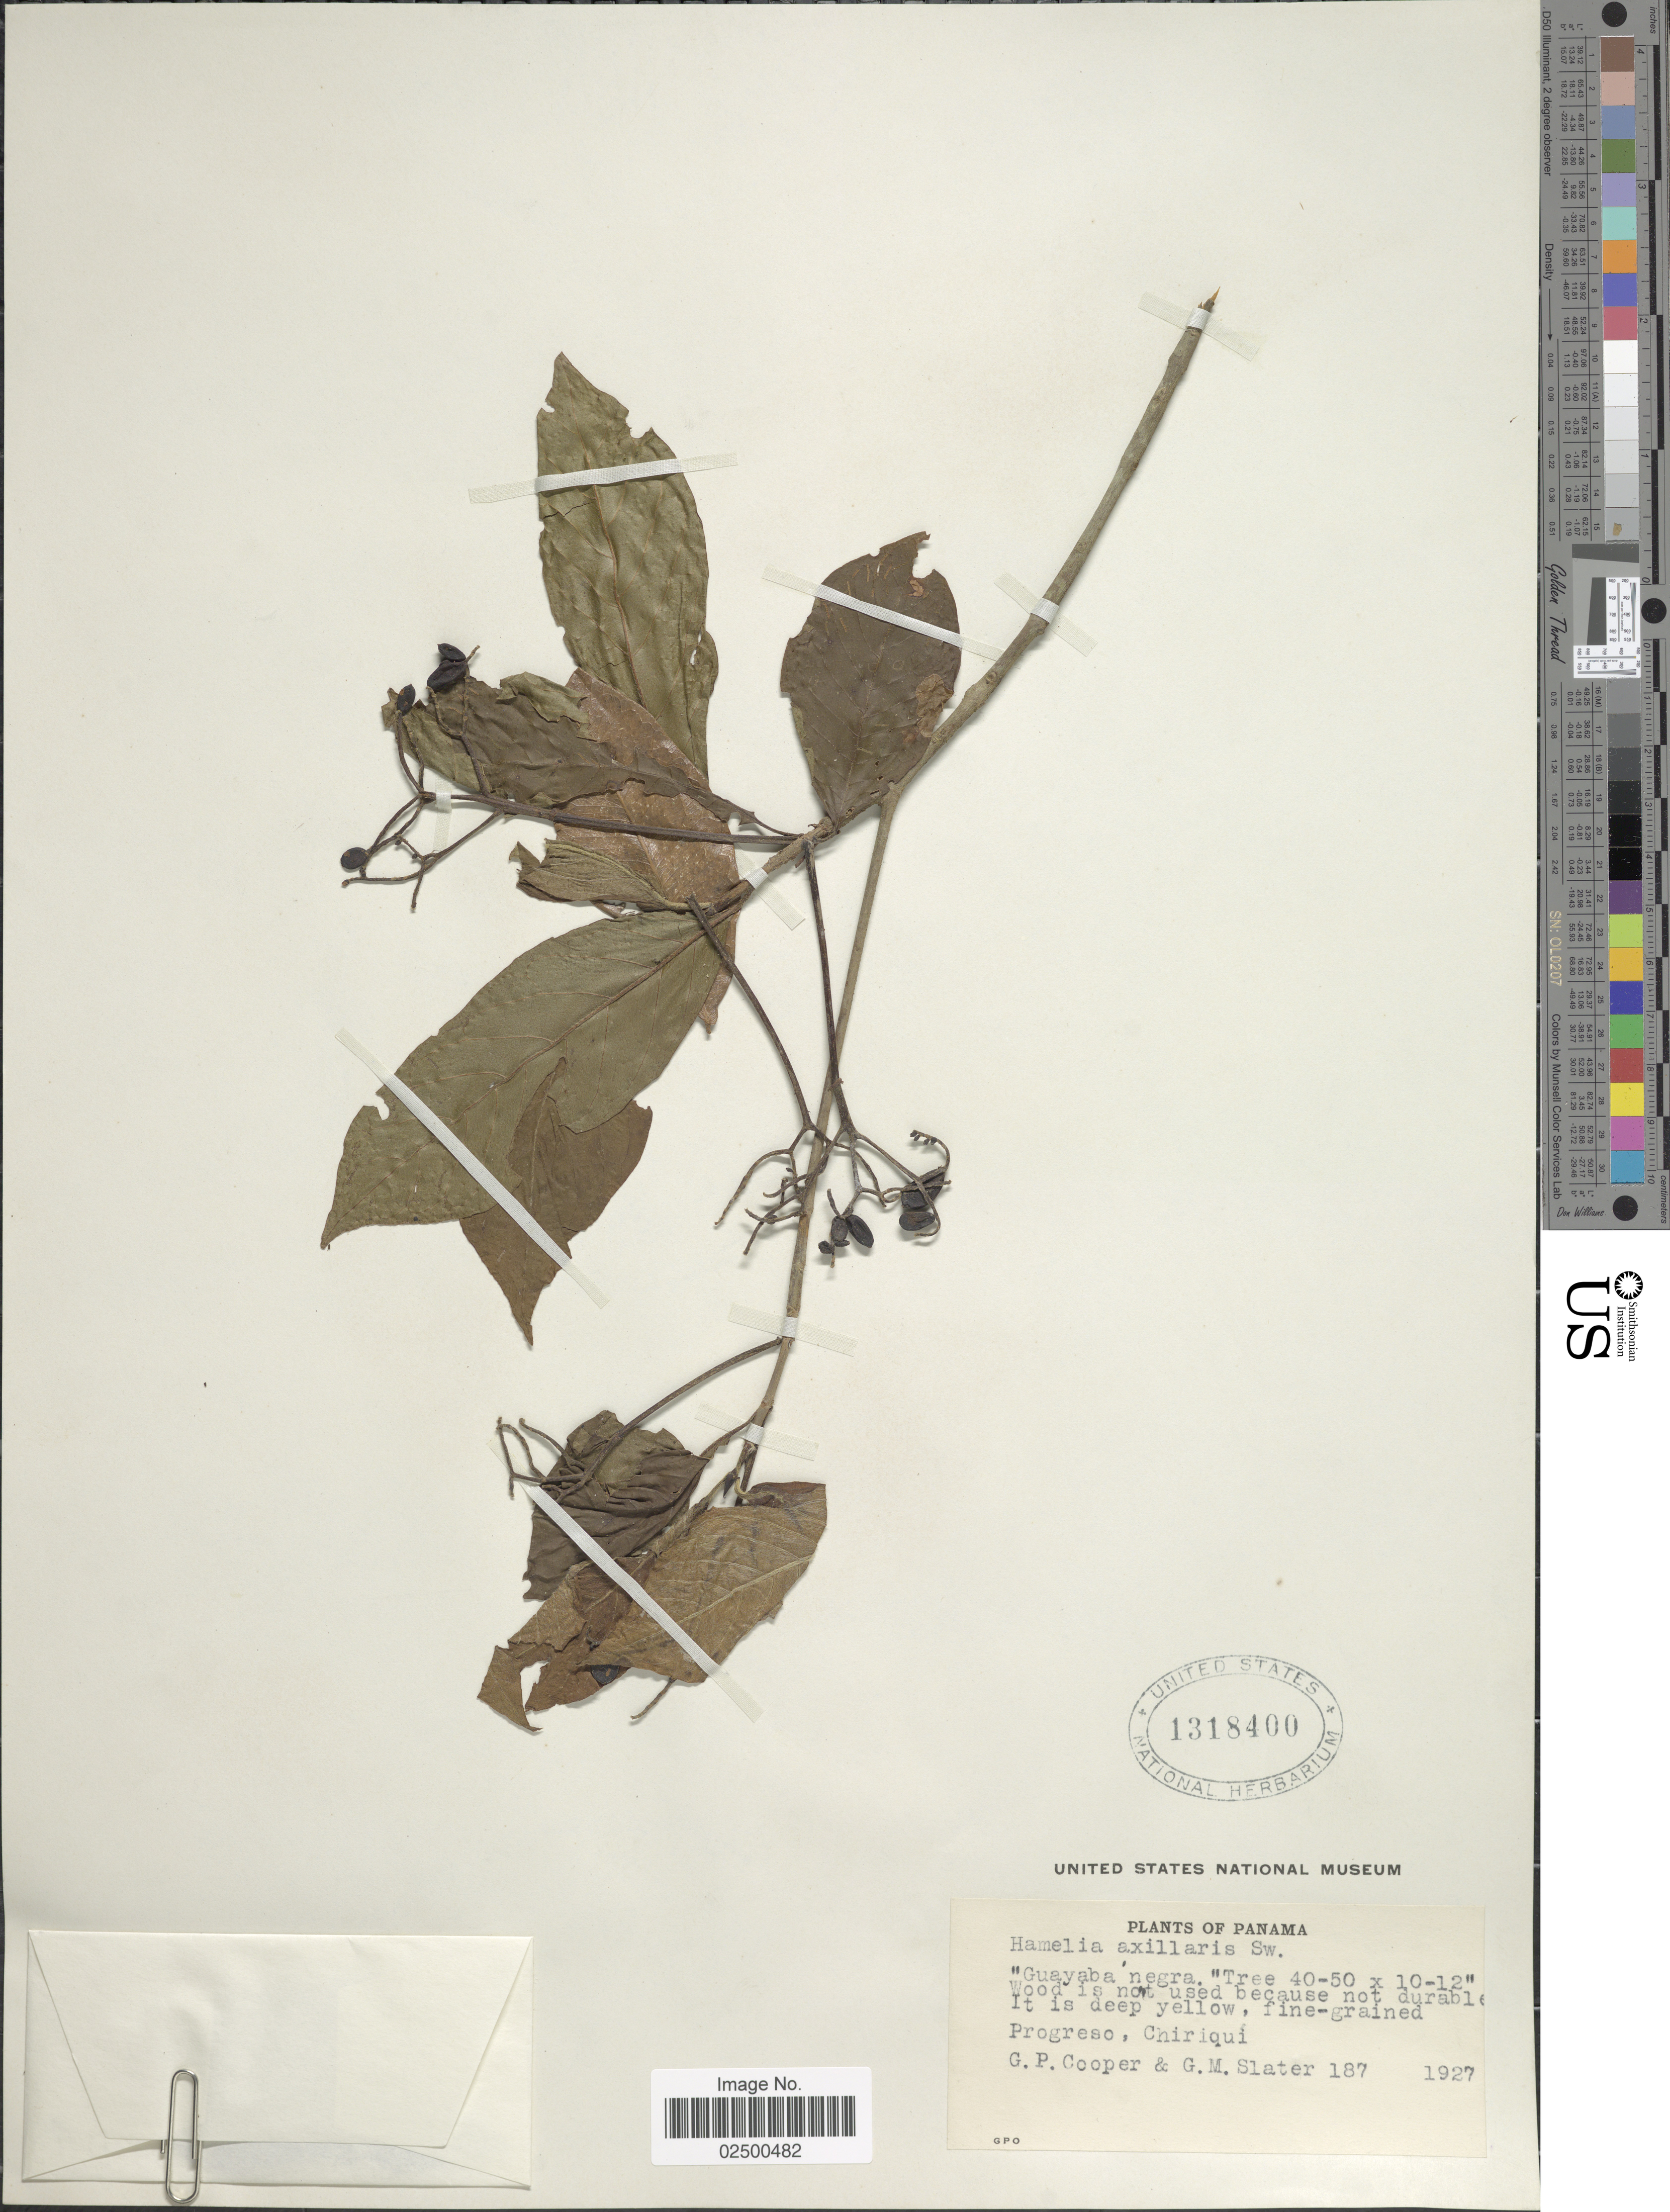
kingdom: Plantae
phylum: Tracheophyta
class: Magnoliopsida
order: Gentianales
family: Rubiaceae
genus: Hamelia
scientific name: Hamelia axillaris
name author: Sw.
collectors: G. Cooper & G. Slater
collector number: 187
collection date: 1927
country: Panama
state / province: Chiriqui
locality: Progreso, Chiriqui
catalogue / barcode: US 1318400